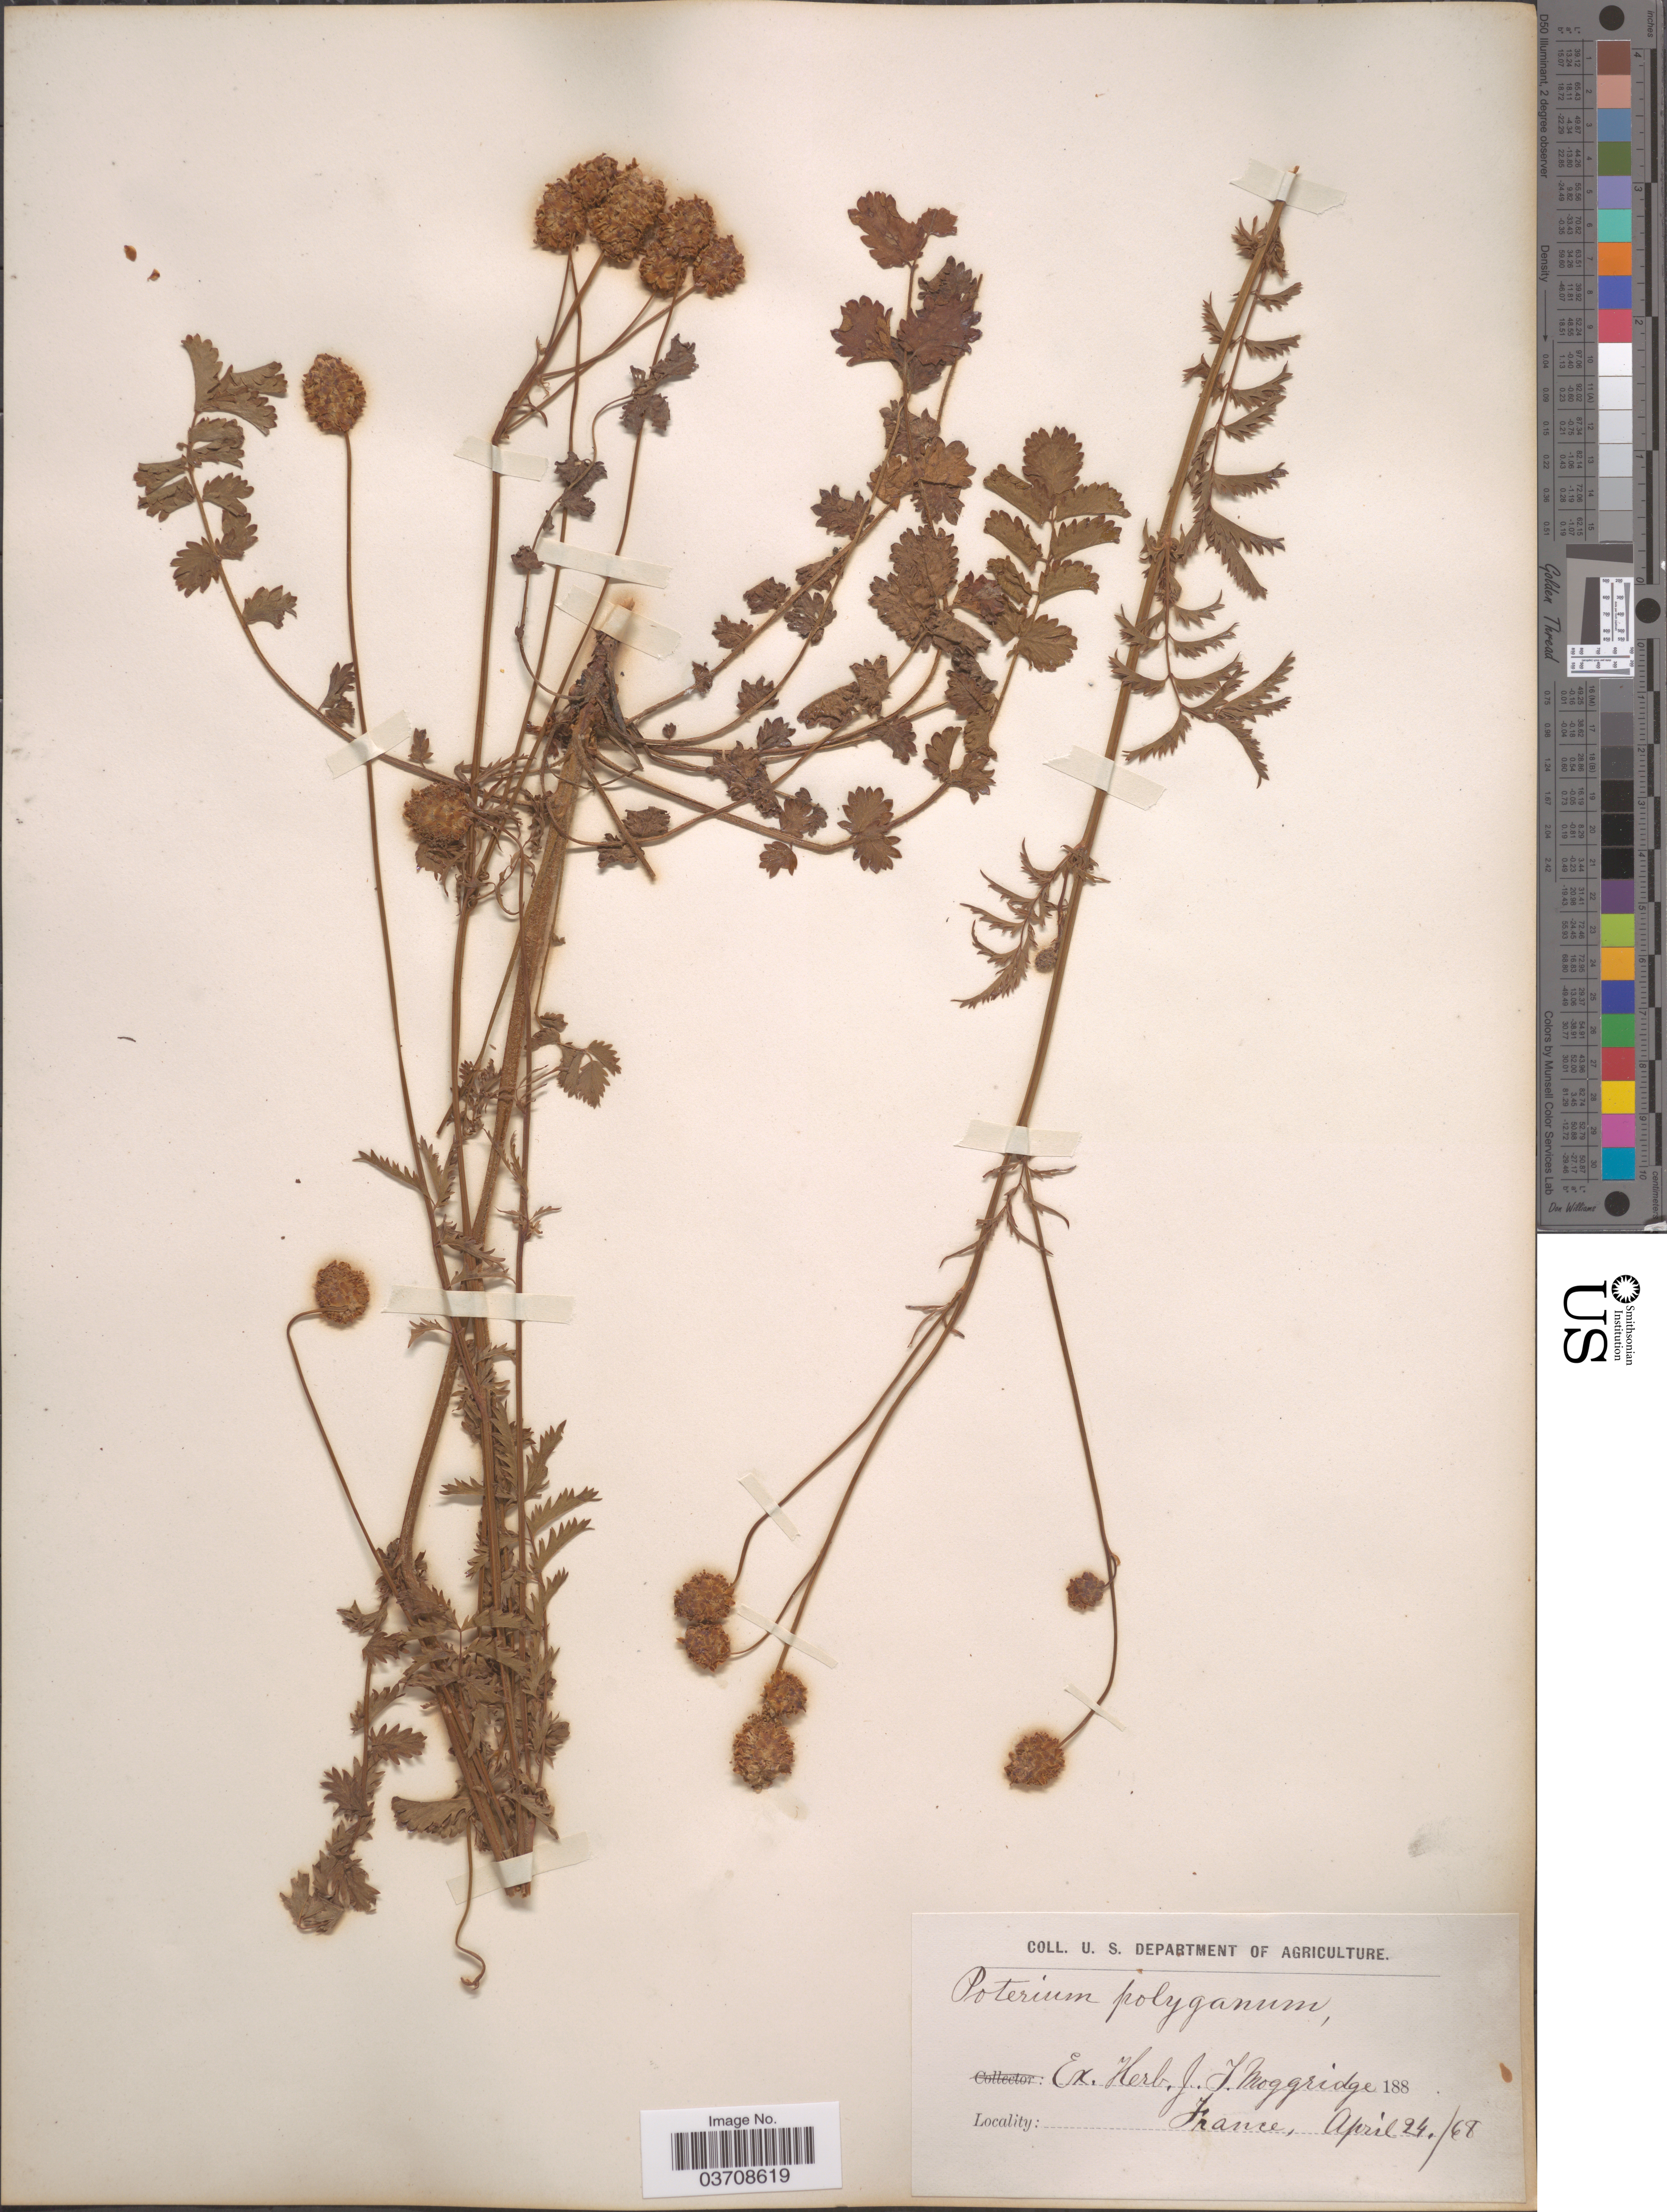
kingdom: Plantae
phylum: Tracheophyta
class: Magnoliopsida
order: Rosales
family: Rosaceae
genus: Sanguisorba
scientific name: Sanguisorba verrucosa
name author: (Link ex G. Don) Ces.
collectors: ex herb. J.T. Moggridge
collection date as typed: Transcribed d/m/y: 24/4/68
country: France